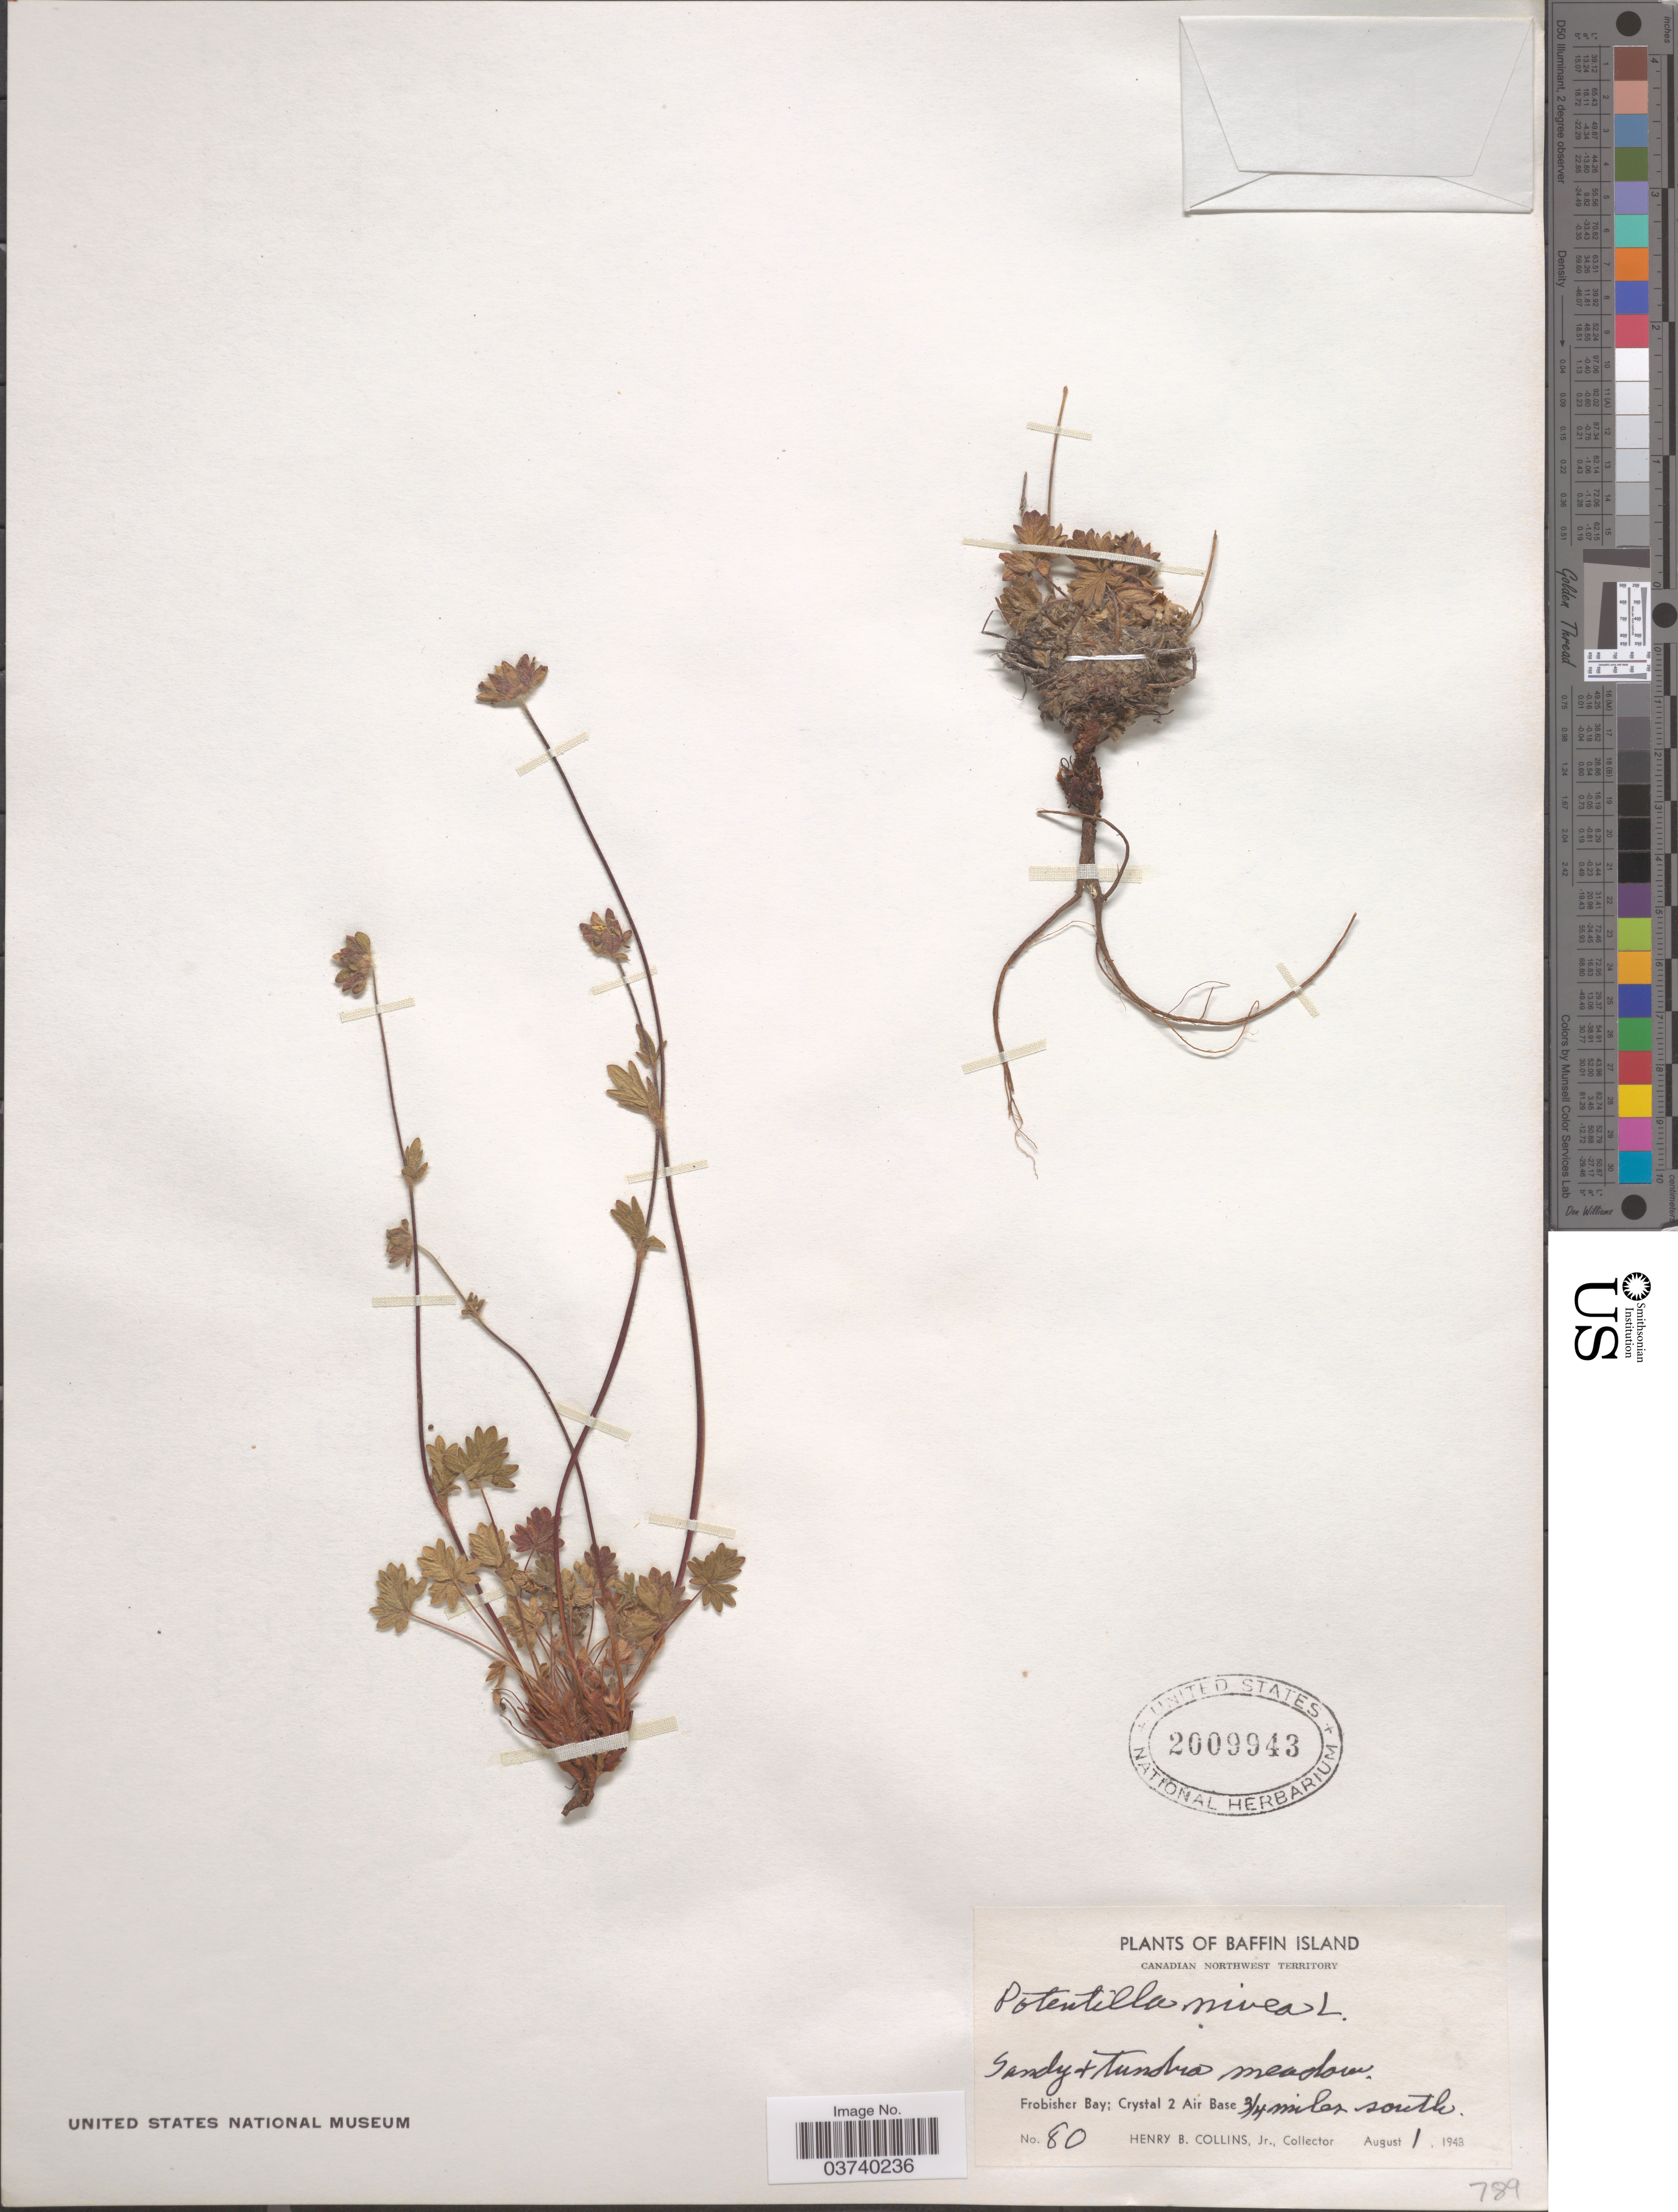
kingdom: Plantae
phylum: Tracheophyta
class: Magnoliopsida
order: Rosales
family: Rosaceae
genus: Potentilla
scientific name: Potentilla nivea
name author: L.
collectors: H. Collins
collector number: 80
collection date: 1948-08-01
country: Canada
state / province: Northwest Territories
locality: Baffin Island. Frobisher Bay; Crystal 2 Air Base 3/4 miles south.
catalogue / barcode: US 2009943